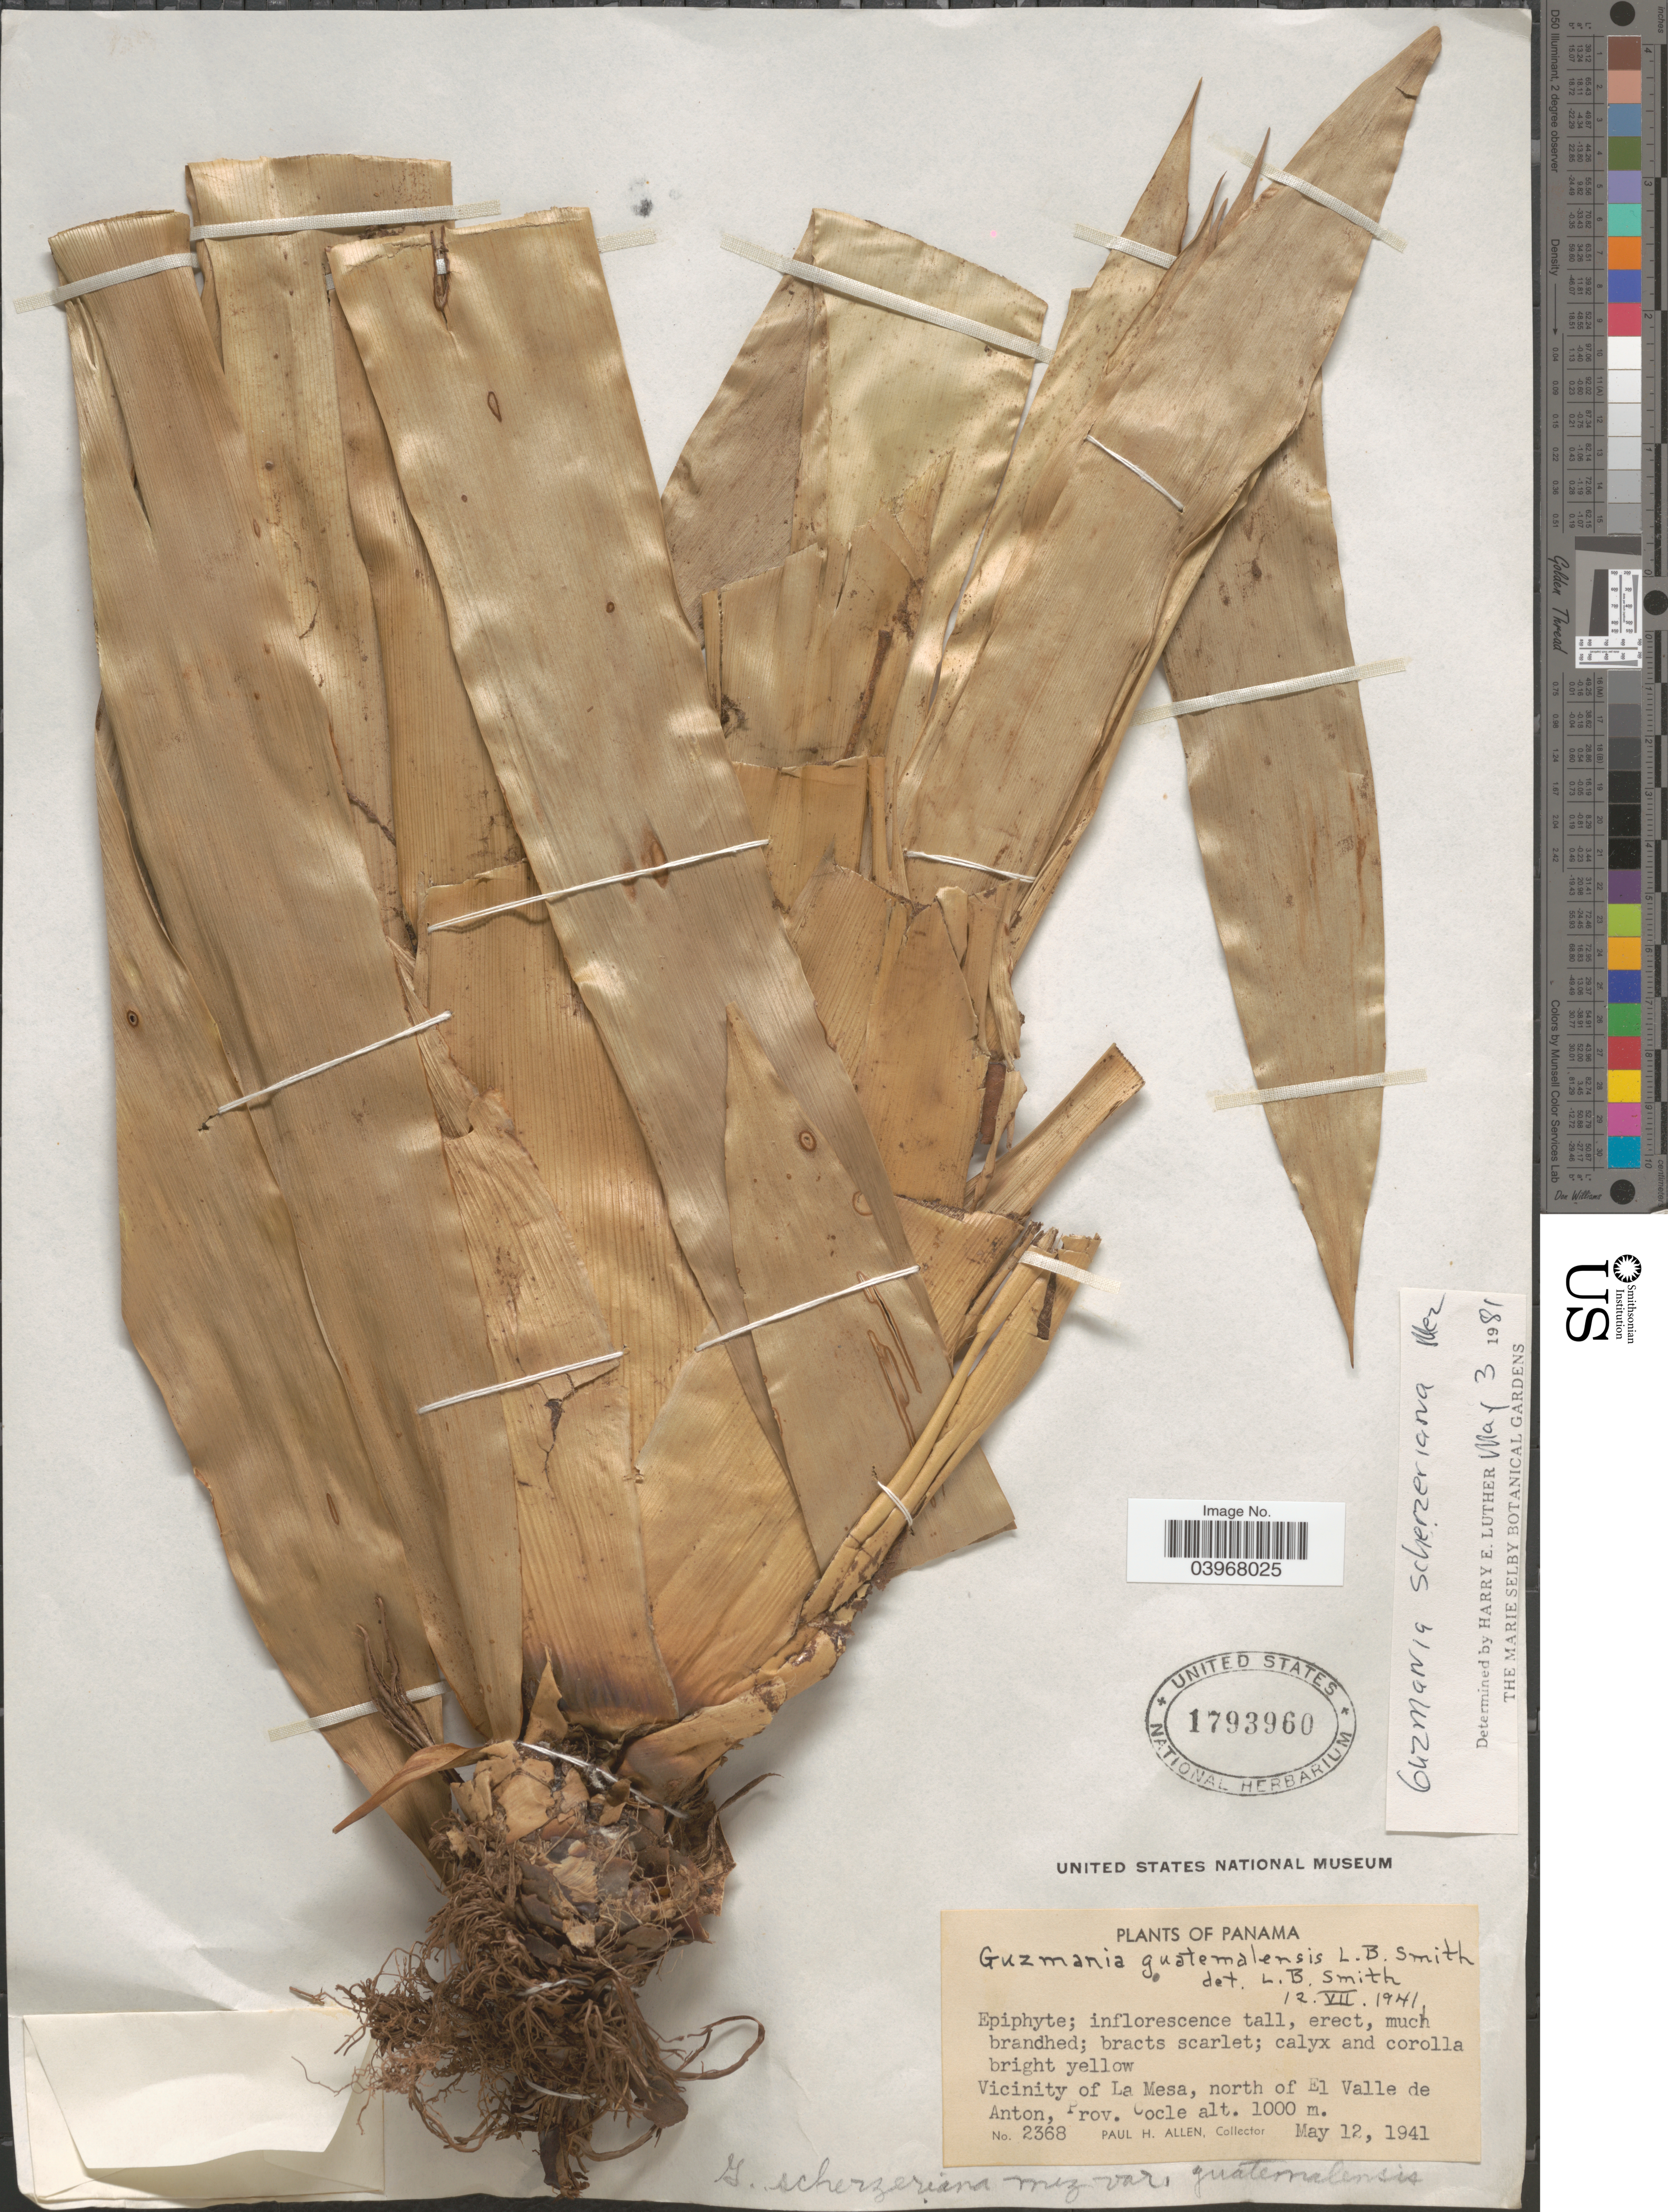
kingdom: Plantae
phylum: Tracheophyta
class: Liliopsida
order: Poales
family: Bromeliaceae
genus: Guzmania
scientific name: Guzmania scherzeriana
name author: Mez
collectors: P. H. Allen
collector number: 2368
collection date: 1941-05-12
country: Panama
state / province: Cocle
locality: Vicinity of La Mesa, north of El Valle de Anton.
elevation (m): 1000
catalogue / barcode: US 1793960